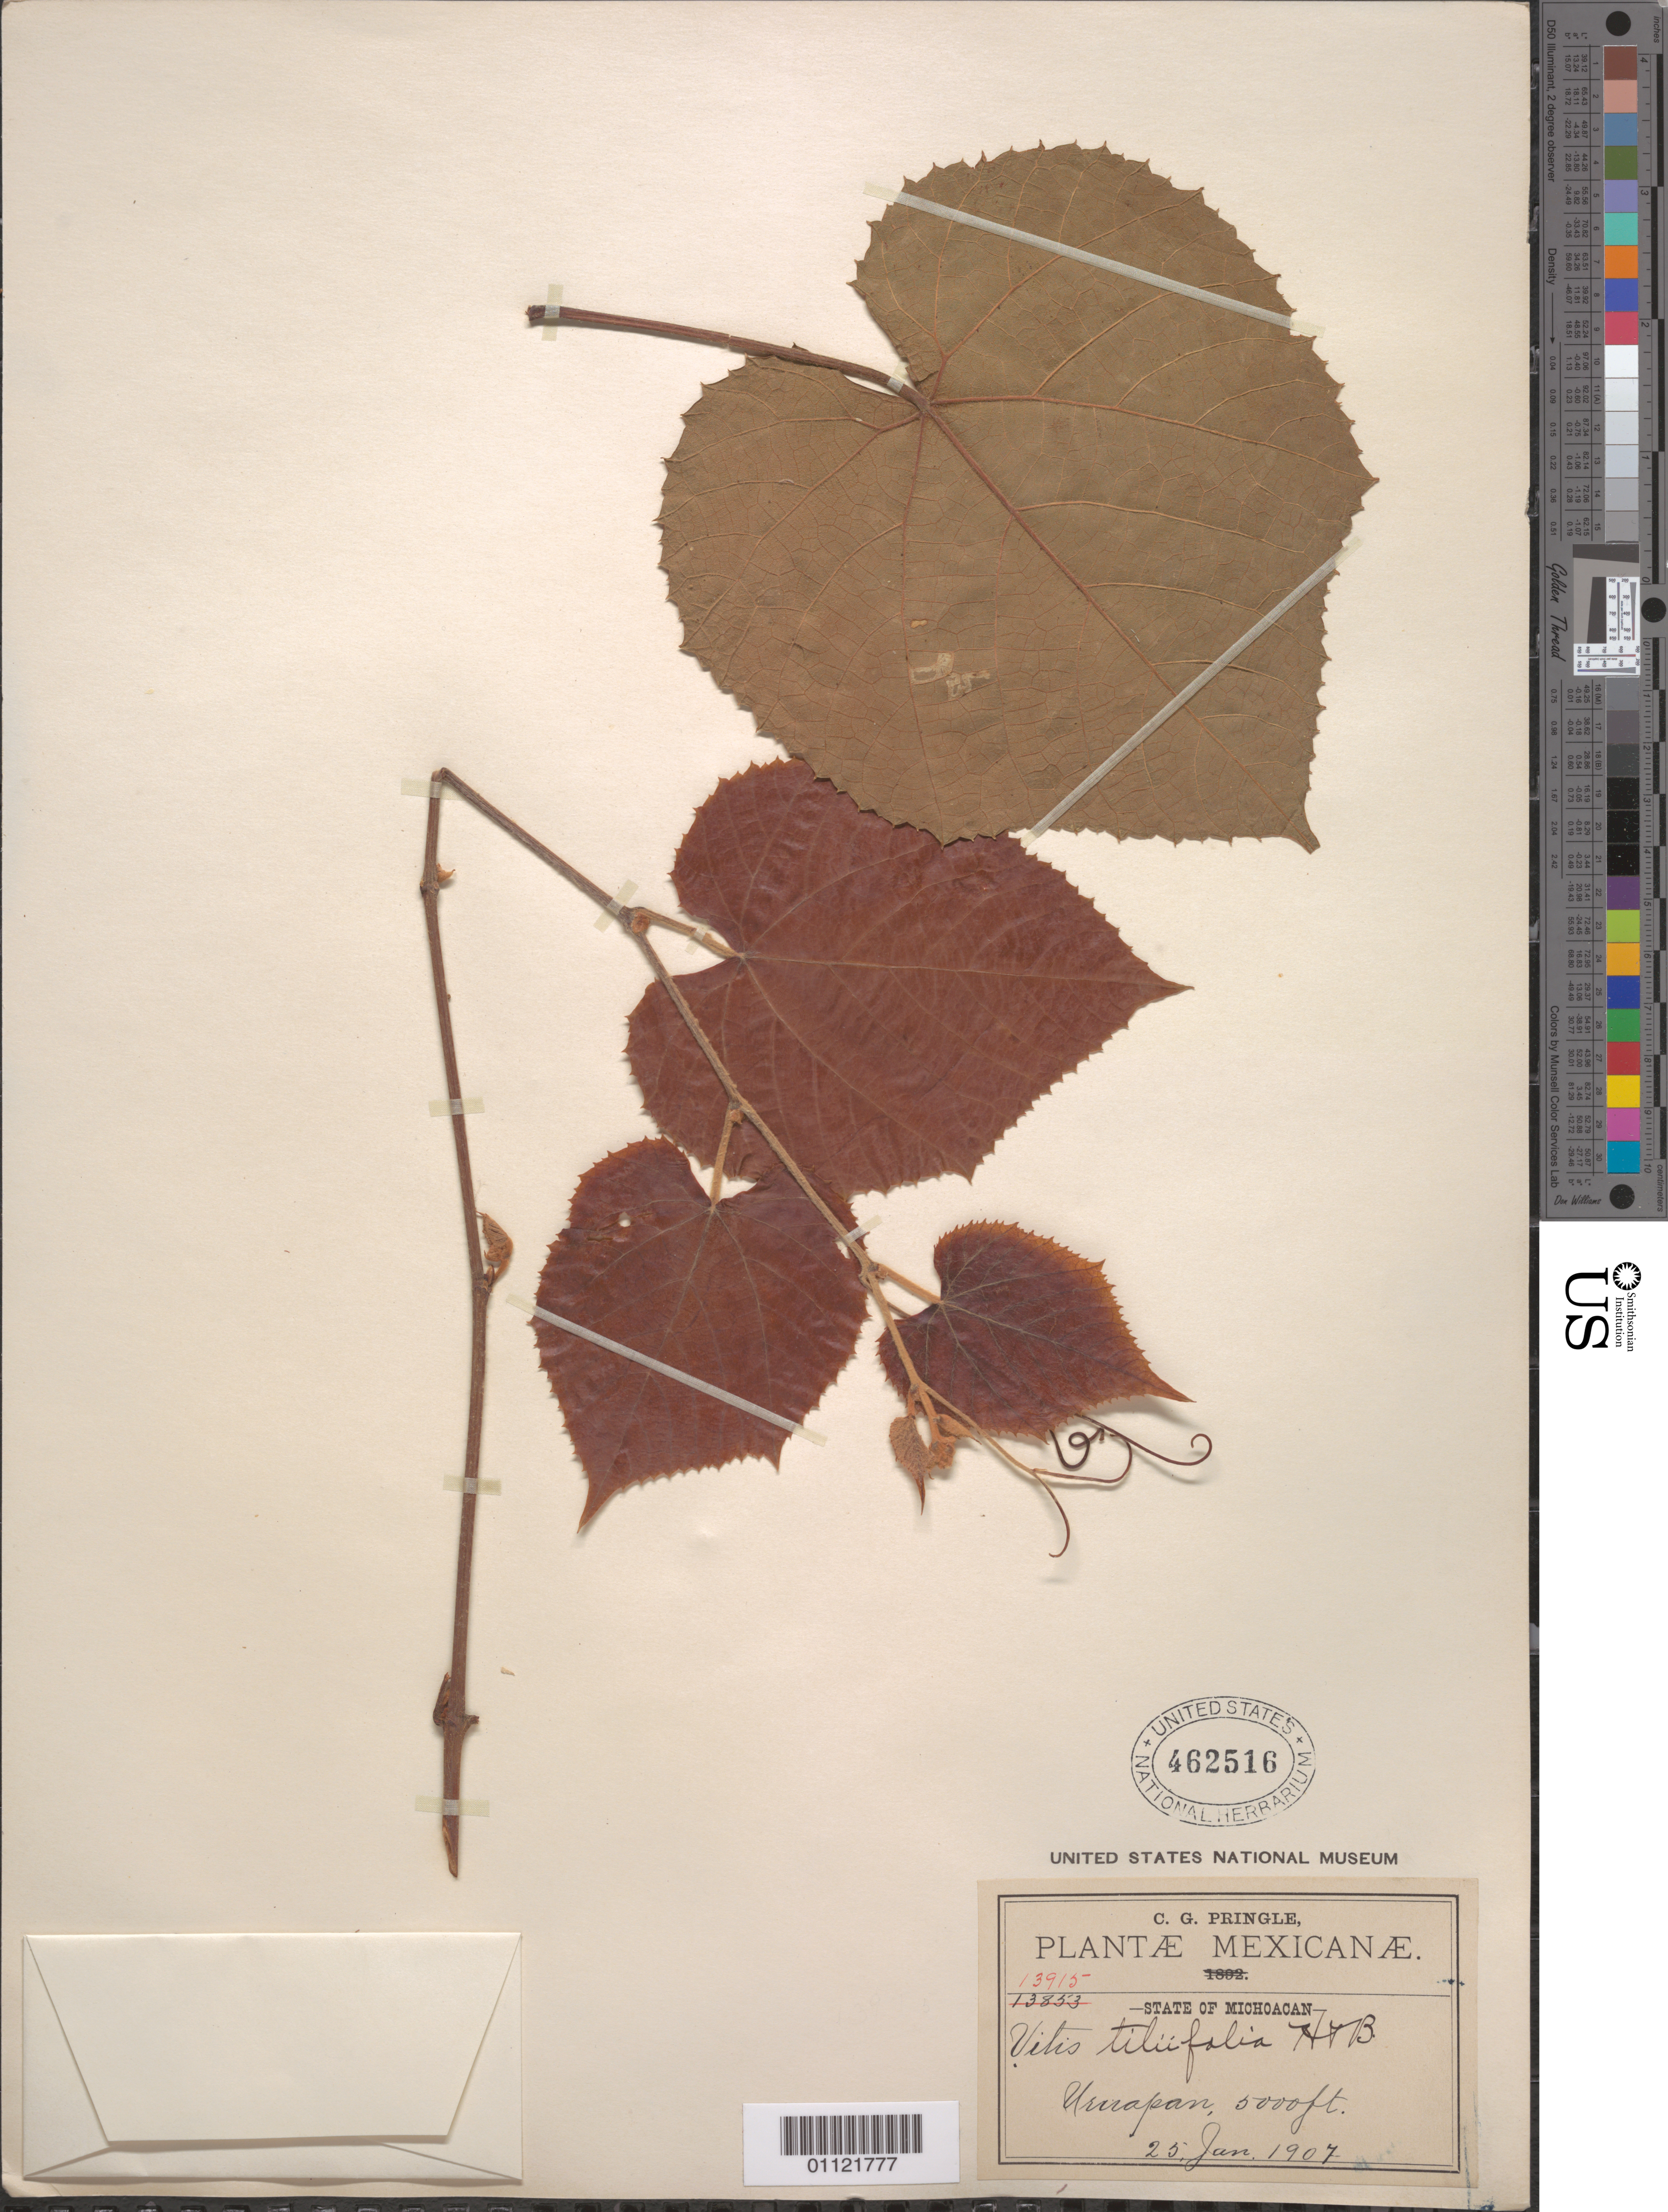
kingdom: Plantae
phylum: Tracheophyta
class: Magnoliopsida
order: Vitales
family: Vitaceae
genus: Vitis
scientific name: Vitis tiliifolia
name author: Humb. & Bonpl. ex Schult.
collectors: C. G. Pringle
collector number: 13915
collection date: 1907-01-20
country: Mexico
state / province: Michoacan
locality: Usuapan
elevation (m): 1524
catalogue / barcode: US 462516